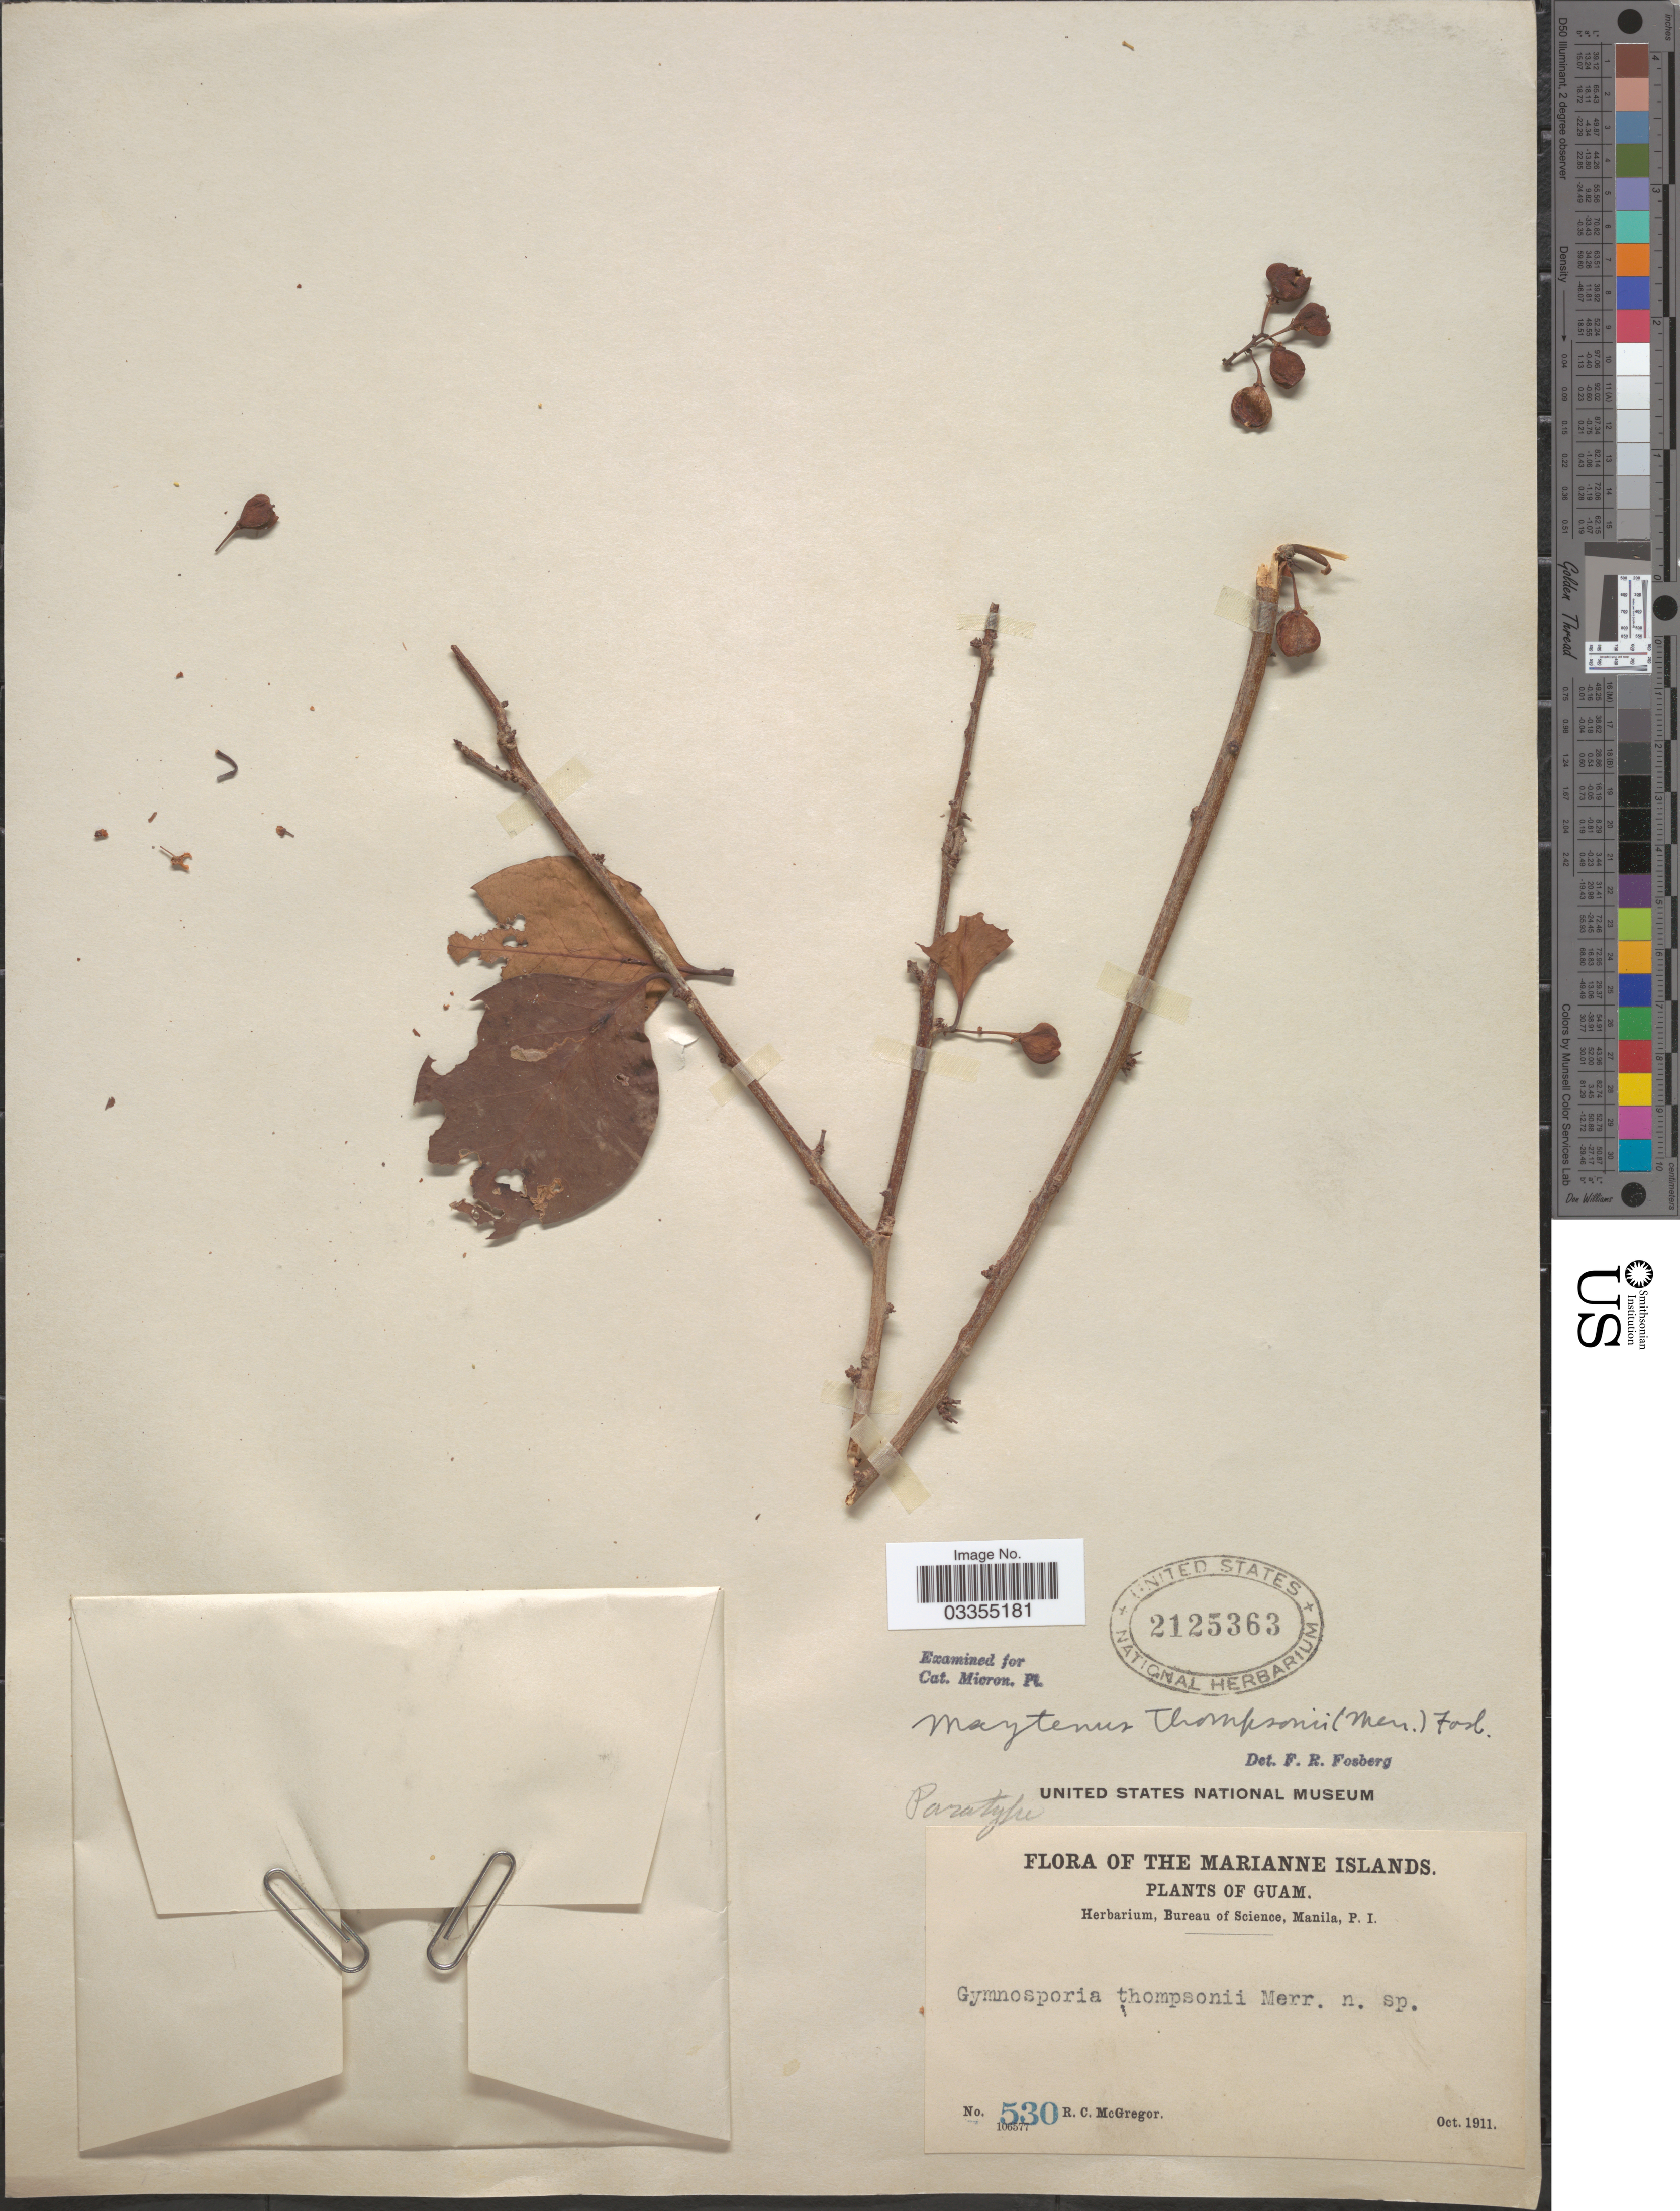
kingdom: Plantae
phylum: Tracheophyta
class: Magnoliopsida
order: Celastrales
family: Celastraceae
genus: Gymnosporia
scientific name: Gymnosporia thompsonii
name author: Merr.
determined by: Wagner, W. L., (BOT), Smithsonian Institution - National Museum of Natural History (UNITED STATES)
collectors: R. C. McGregor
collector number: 530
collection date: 1911-10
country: Guam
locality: The Marianne Islands.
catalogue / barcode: US 2125363